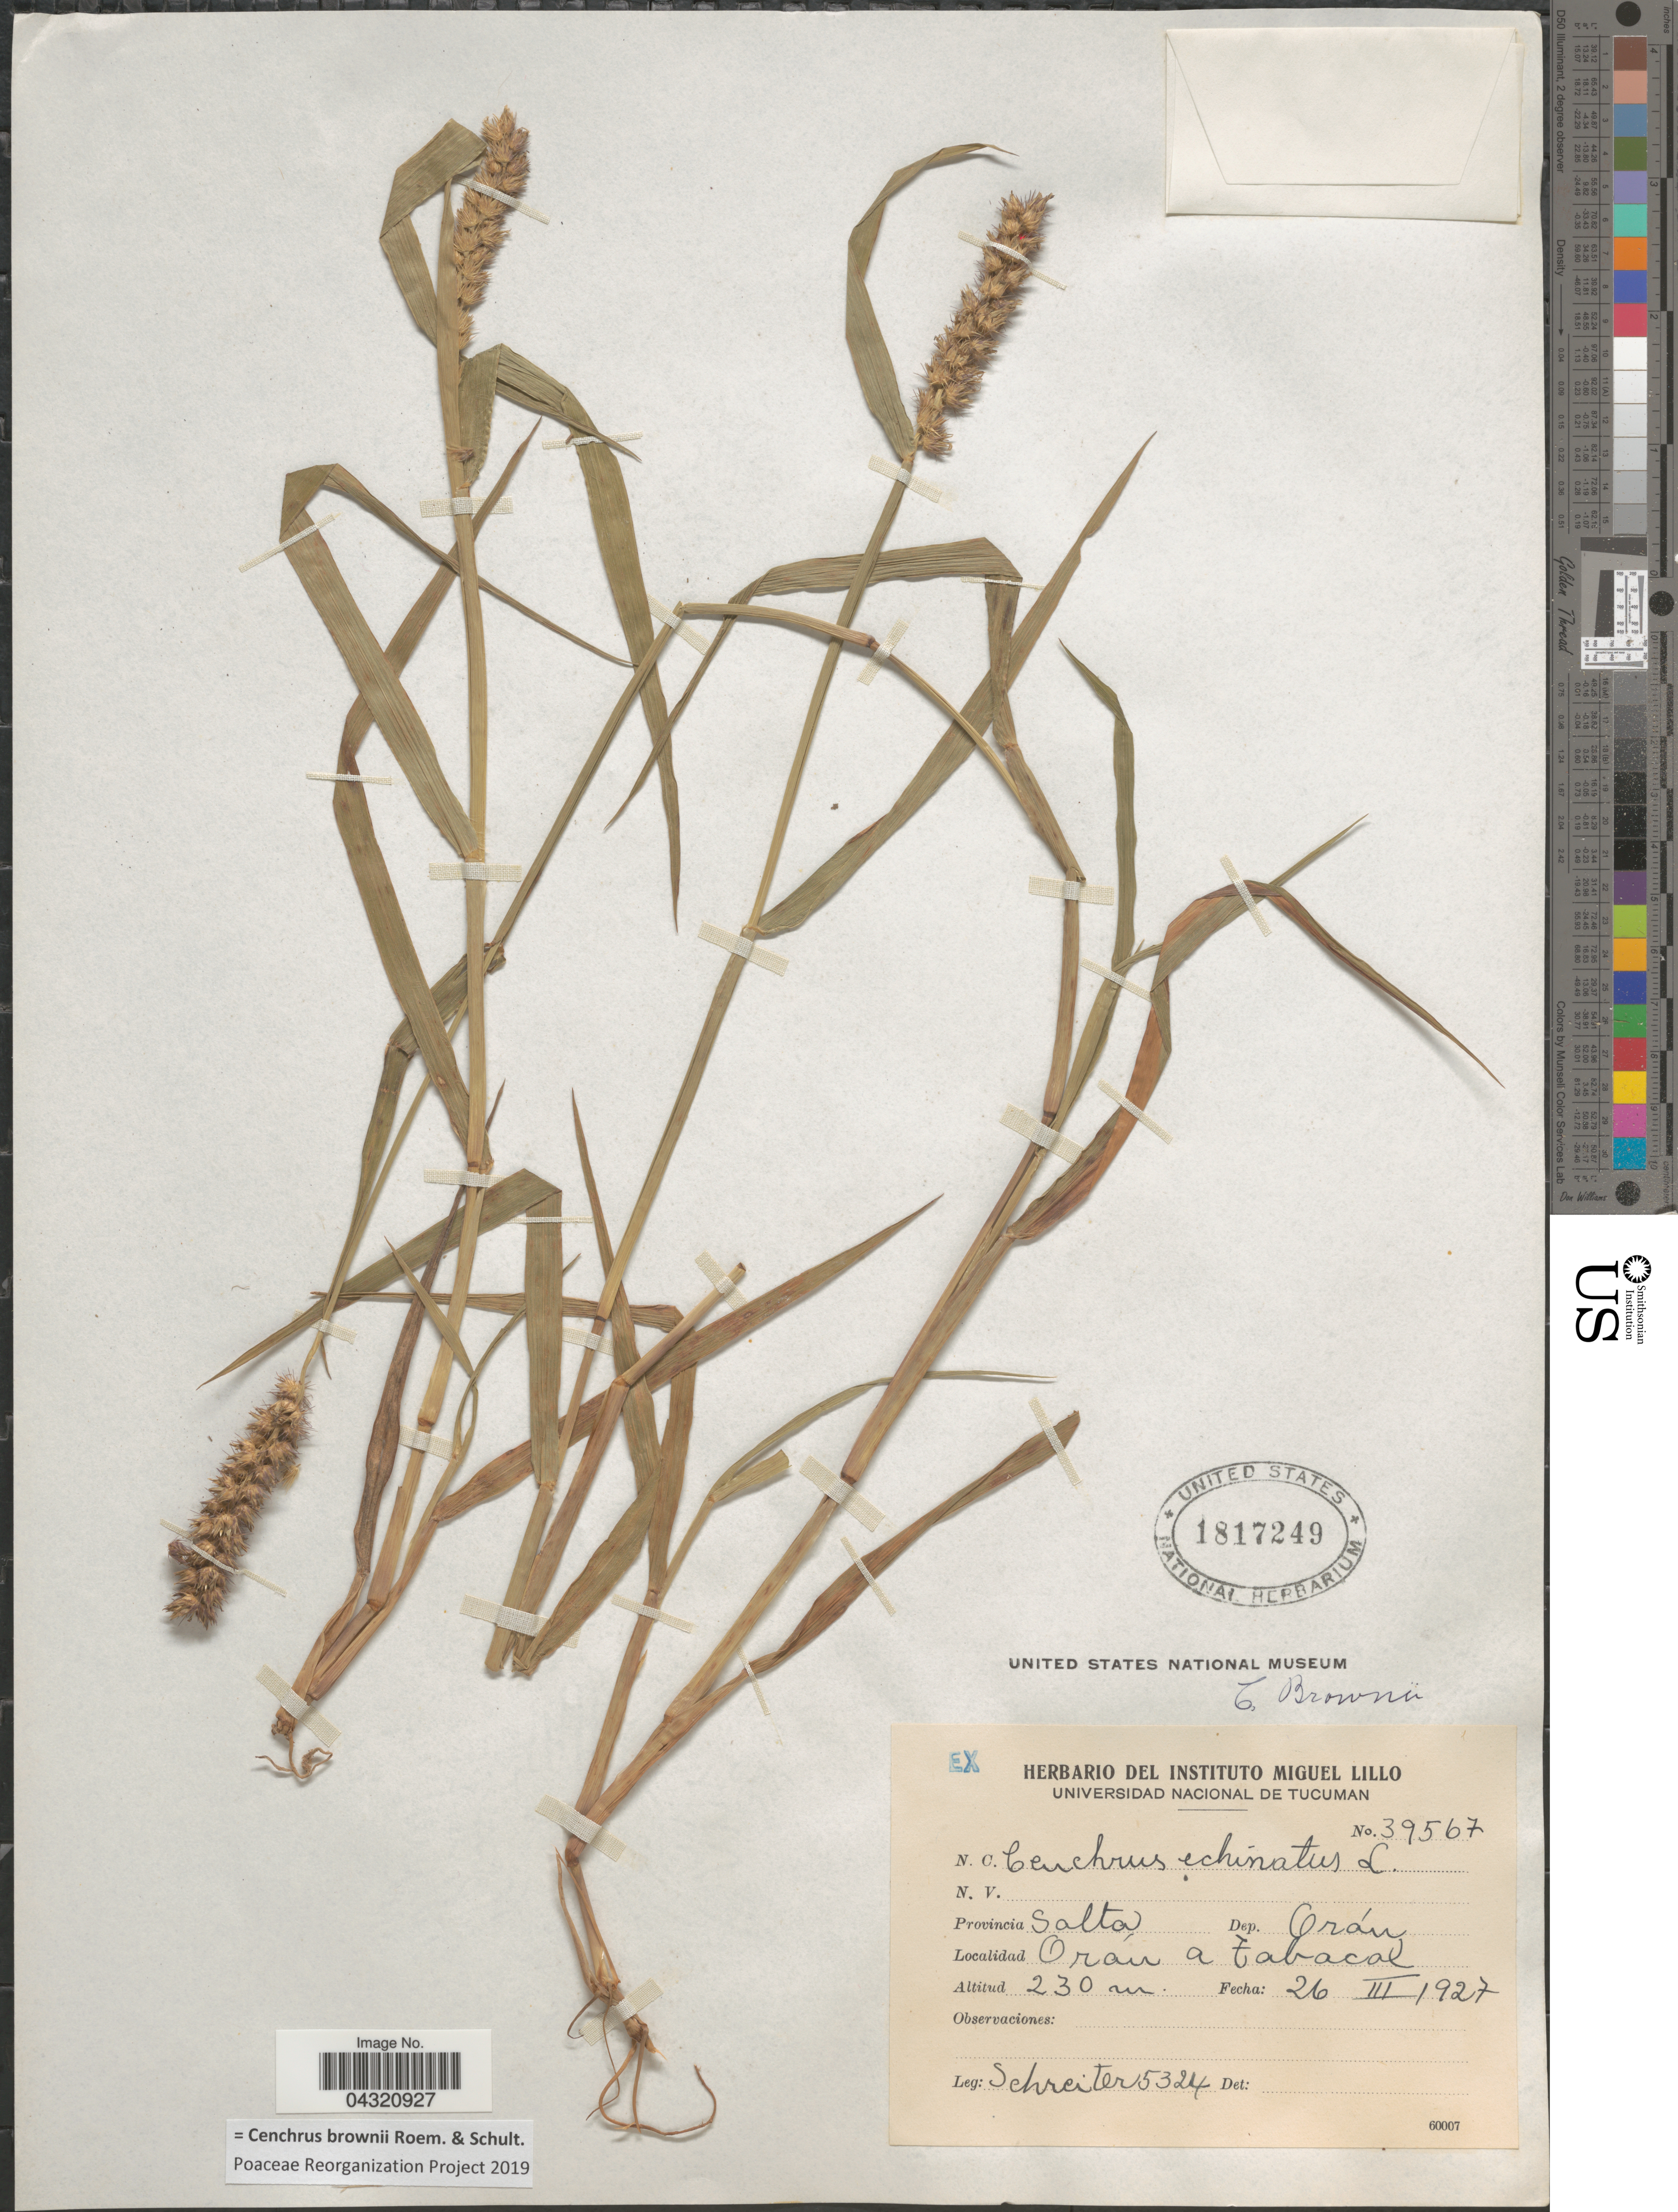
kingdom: Plantae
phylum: Tracheophyta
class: Liliopsida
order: Poales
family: Poaceae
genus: Cenchrus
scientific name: Cenchrus brownii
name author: Roem. & Schult.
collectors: -. Schreiter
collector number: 5324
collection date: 1927-03-26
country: Argentina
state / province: Salta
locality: Dep. Orán. Orán a Tabacal.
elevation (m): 230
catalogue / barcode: US 1817249